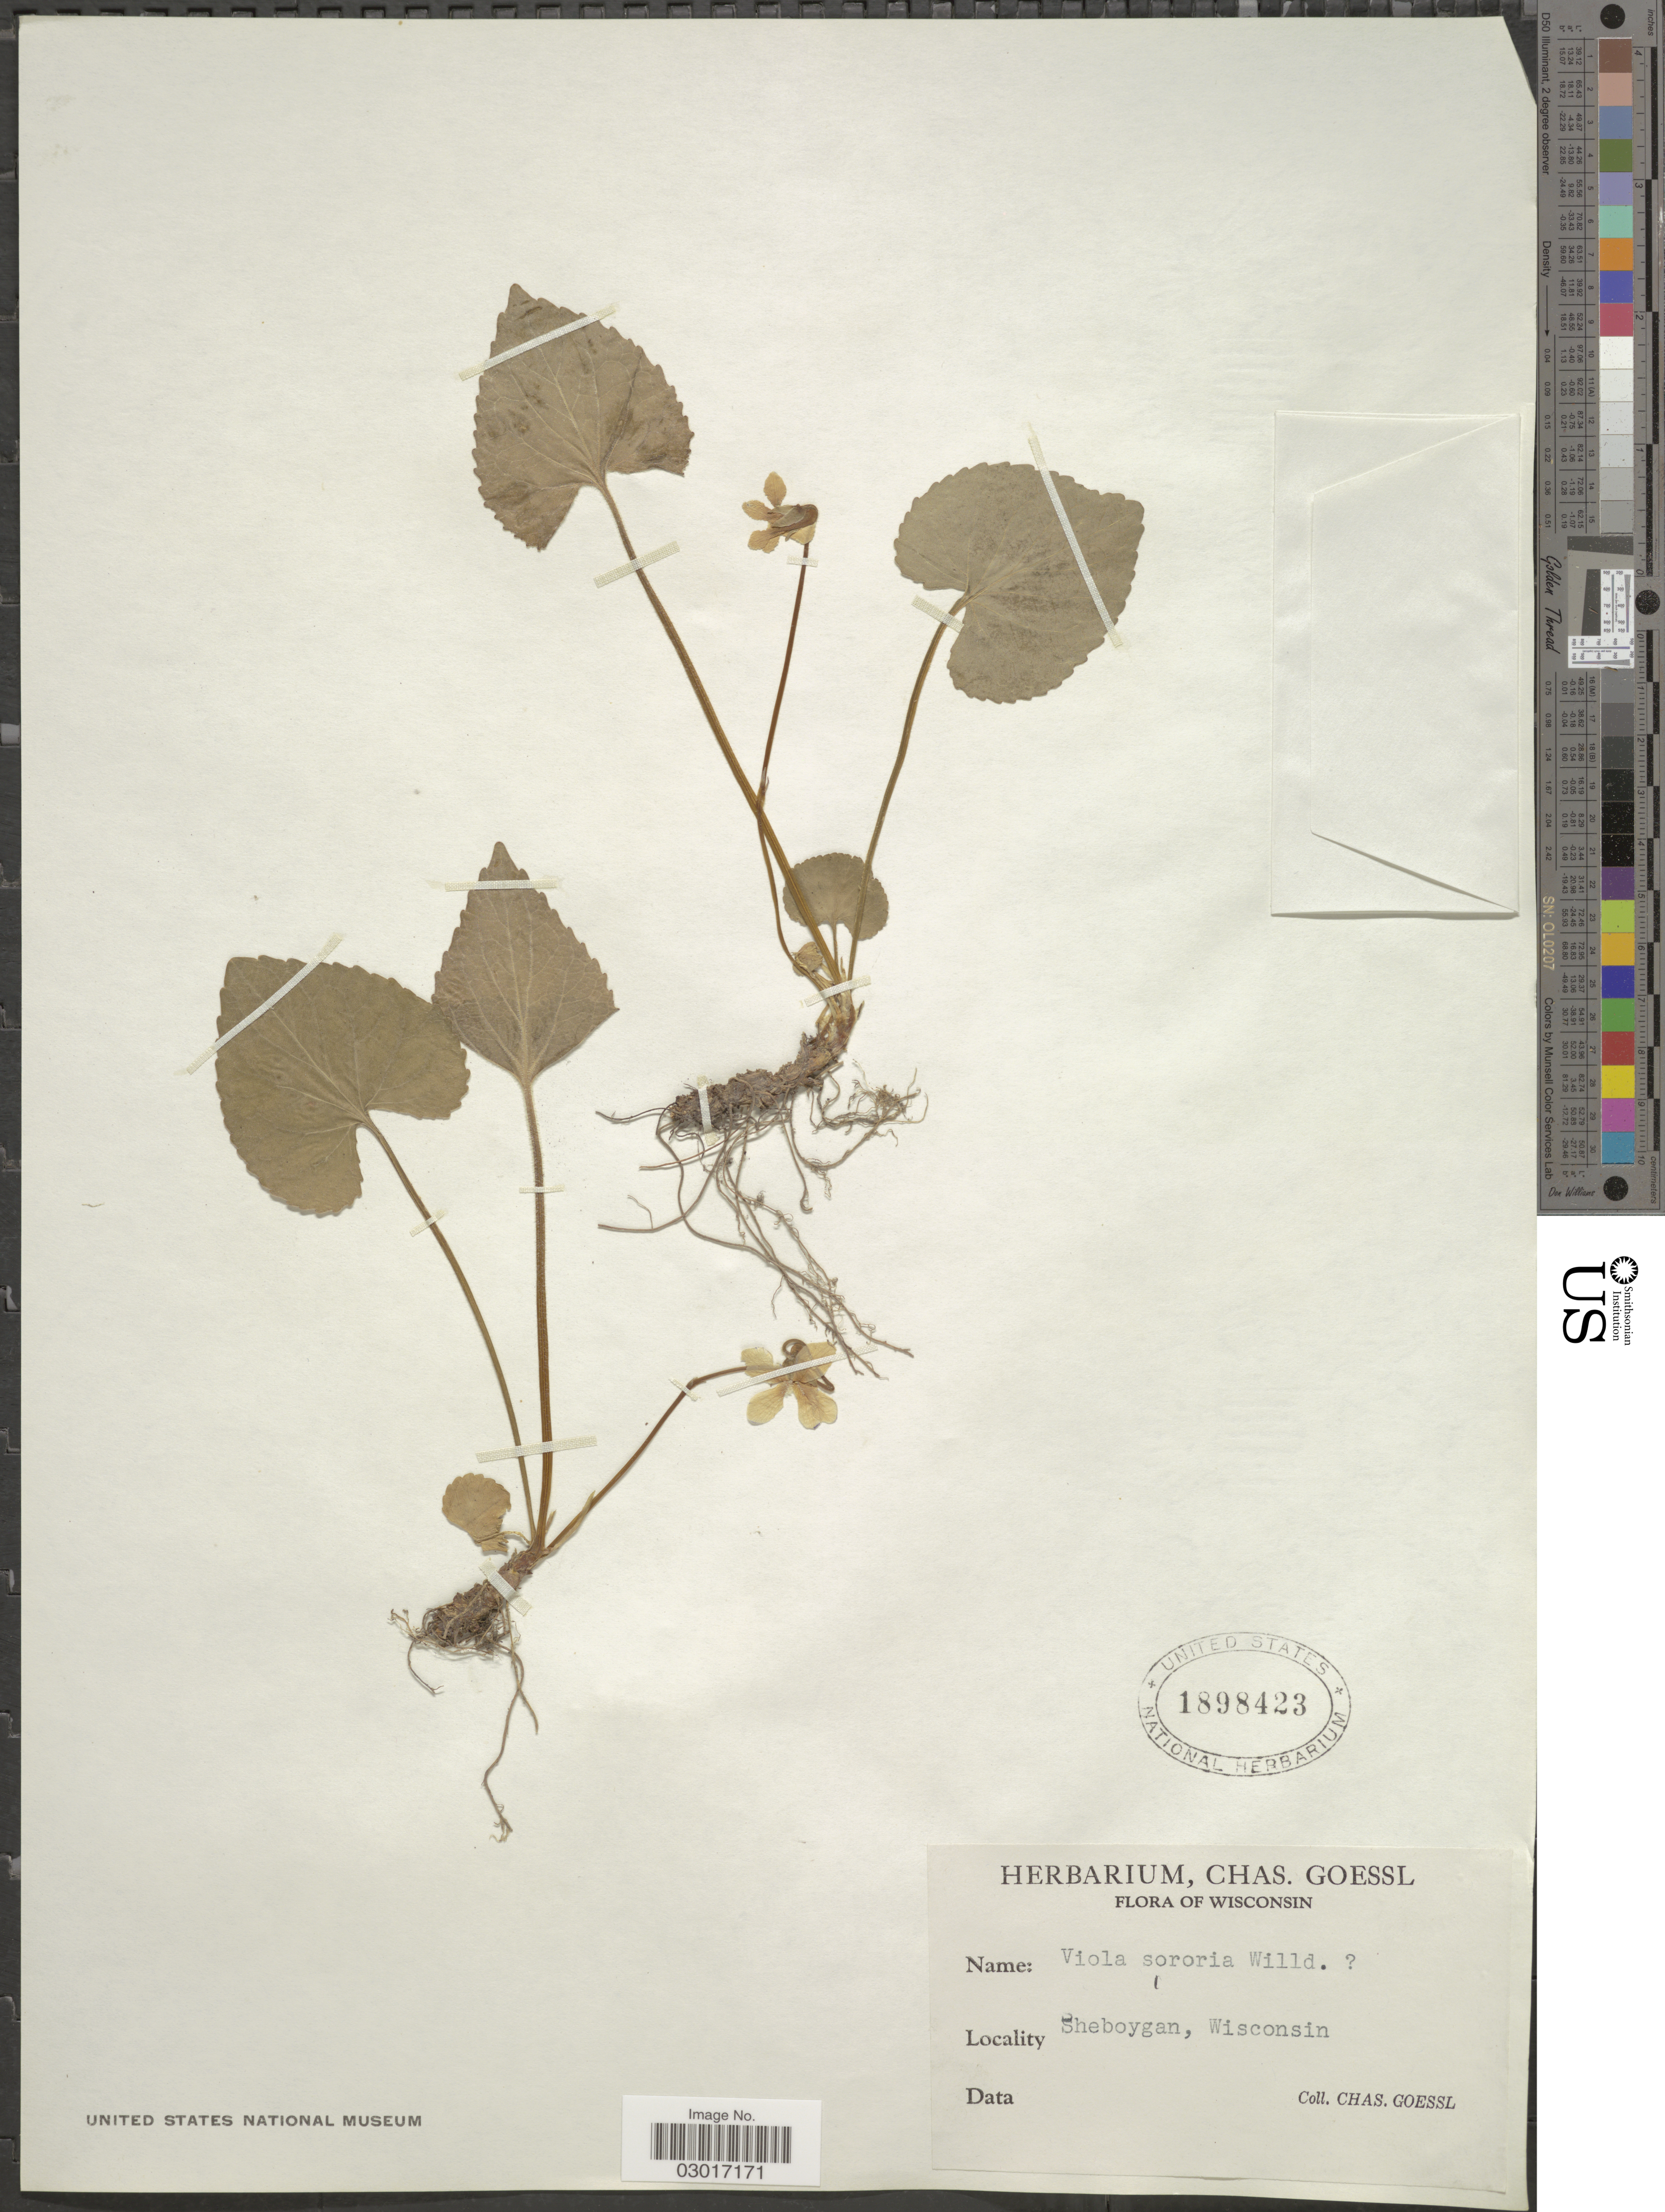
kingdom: Plantae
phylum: Tracheophyta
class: Magnoliopsida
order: Malpighiales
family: Violaceae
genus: Viola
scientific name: Viola sororia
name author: Willd.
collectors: C. Goessl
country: United States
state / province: Wisconsin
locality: Sheboygan.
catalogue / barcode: US 1898423